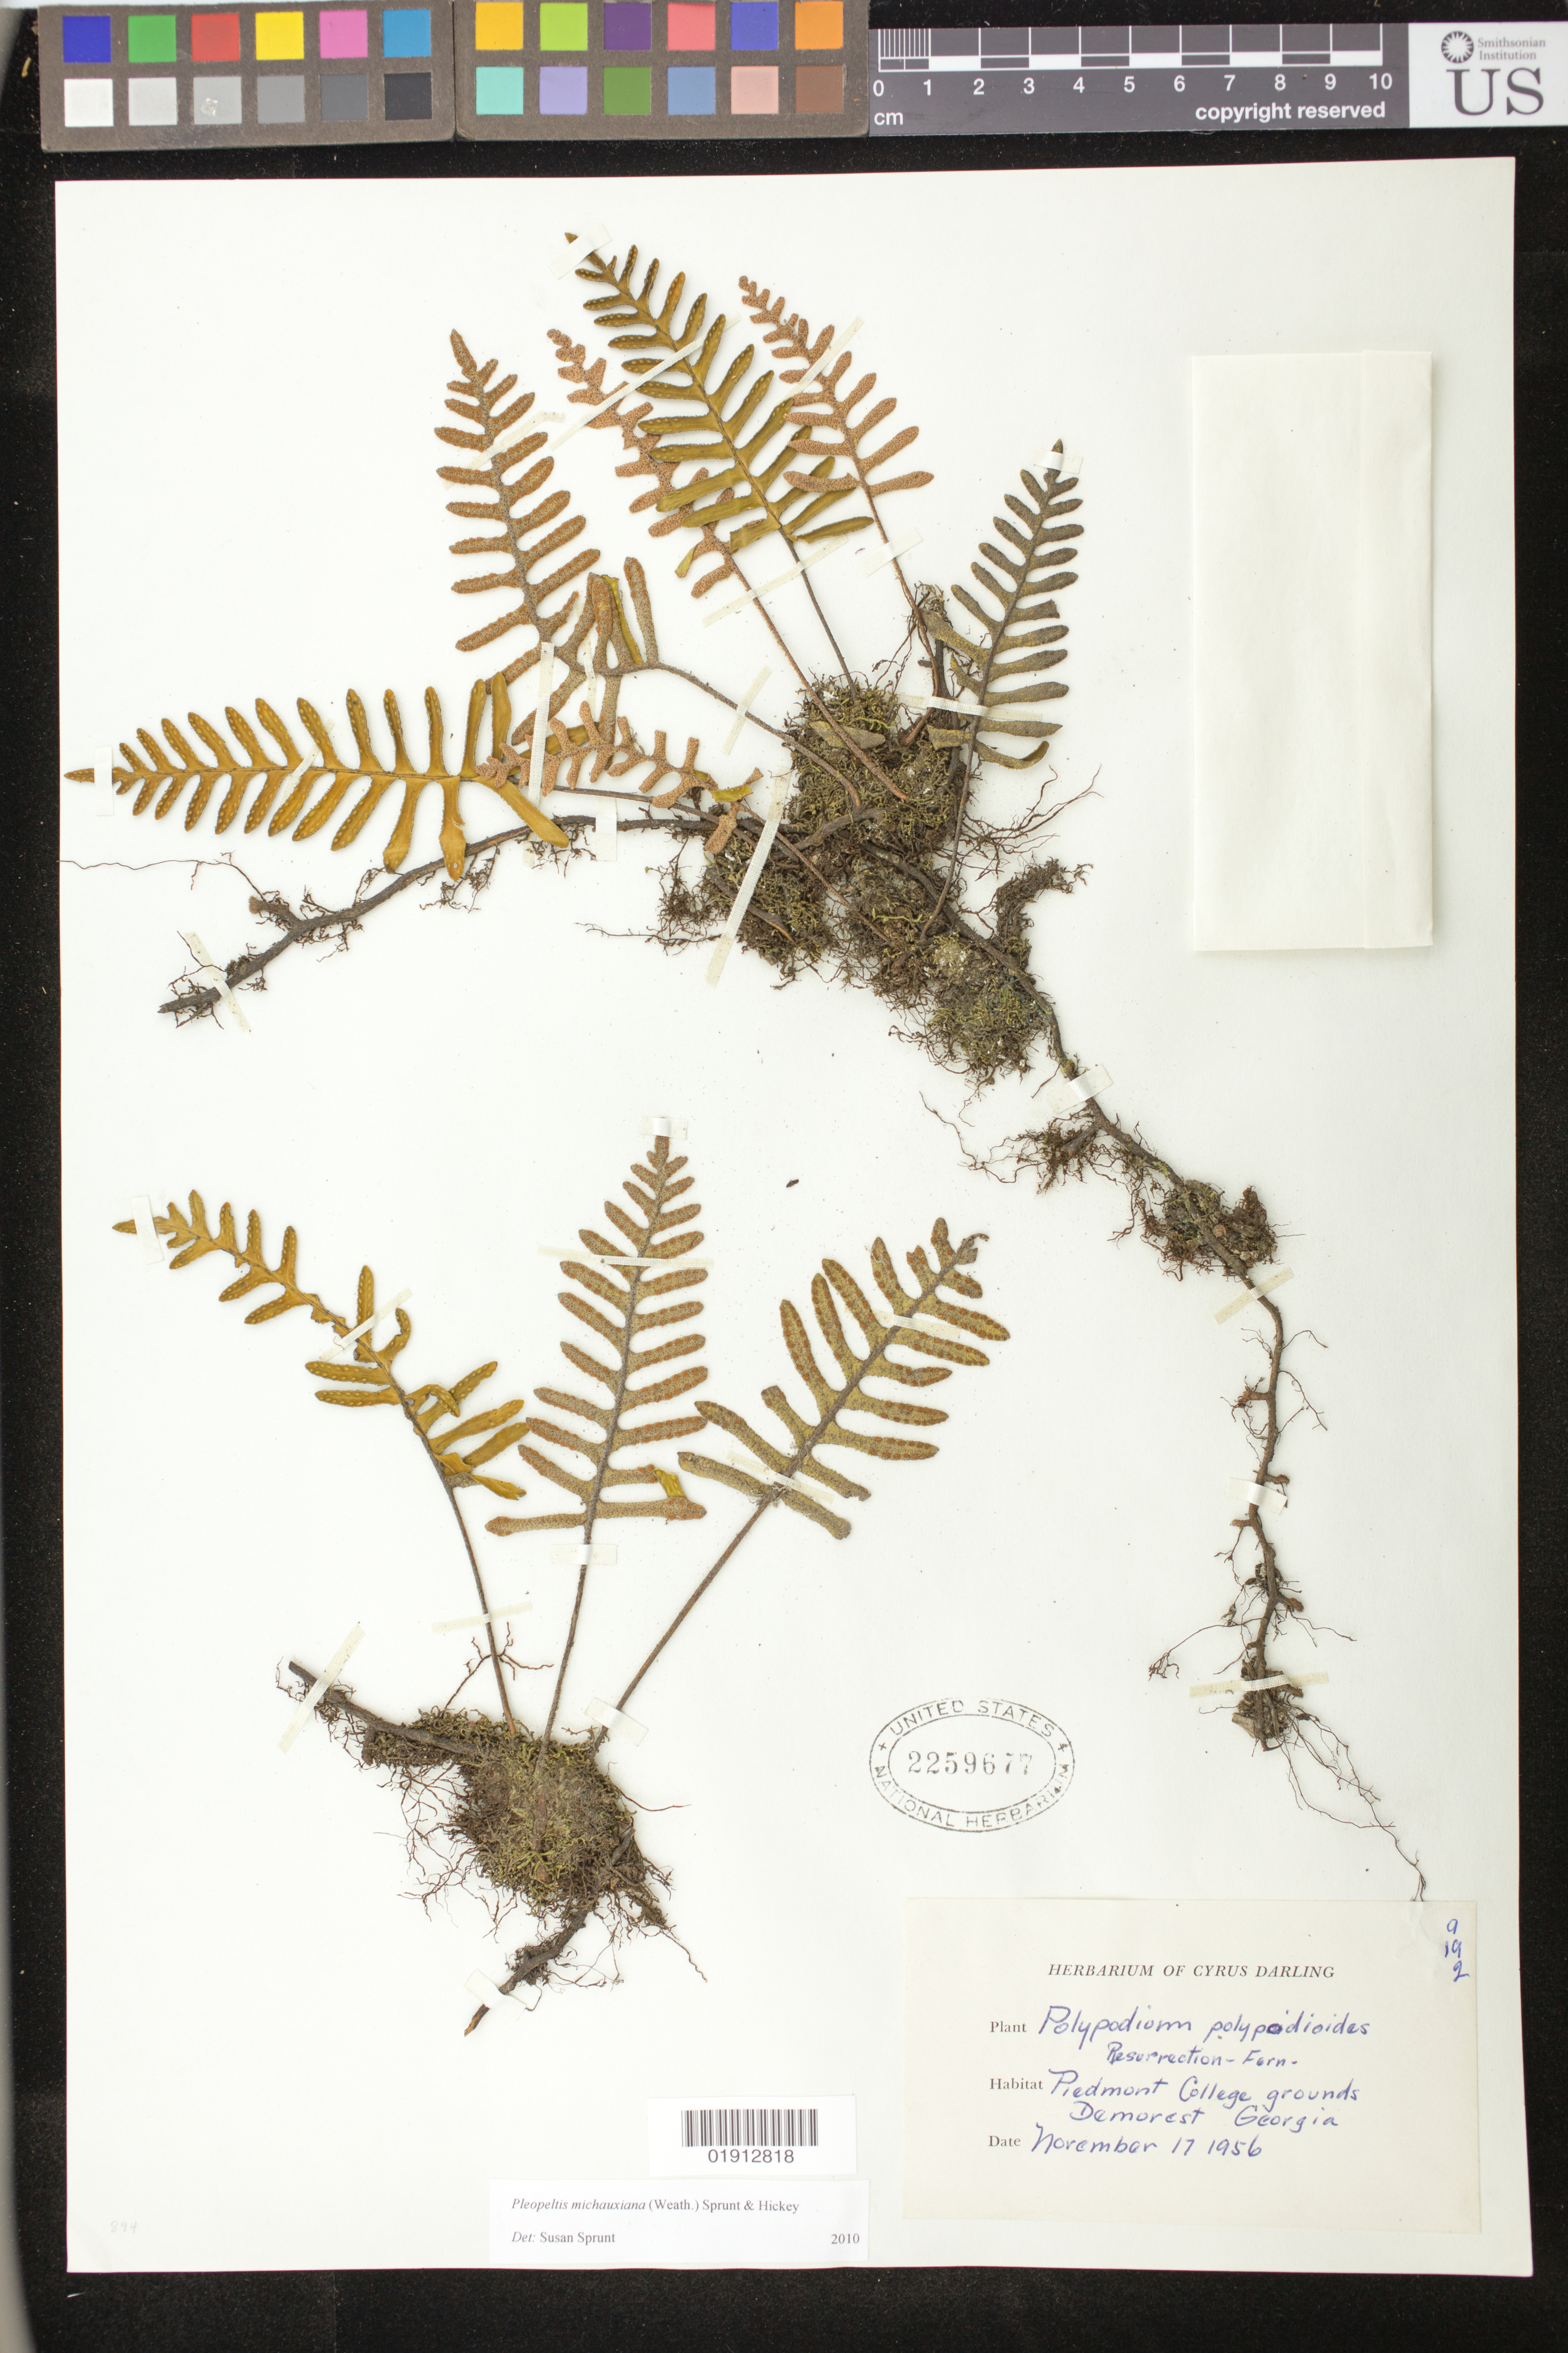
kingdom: Plantae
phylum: Tracheophyta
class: Polypodiopsida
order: Polypodiales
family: Polypodiaceae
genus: Pleopeltis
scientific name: Pleopeltis michauxiana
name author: (Weath.) Hickey & Sprunt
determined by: Sprunt, S. V.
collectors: ex herb. of Cyrus Darling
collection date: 1956-11-18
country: United States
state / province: Georgia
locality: Piedmont College grounds, Demorest Georgia.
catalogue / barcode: US 2259677